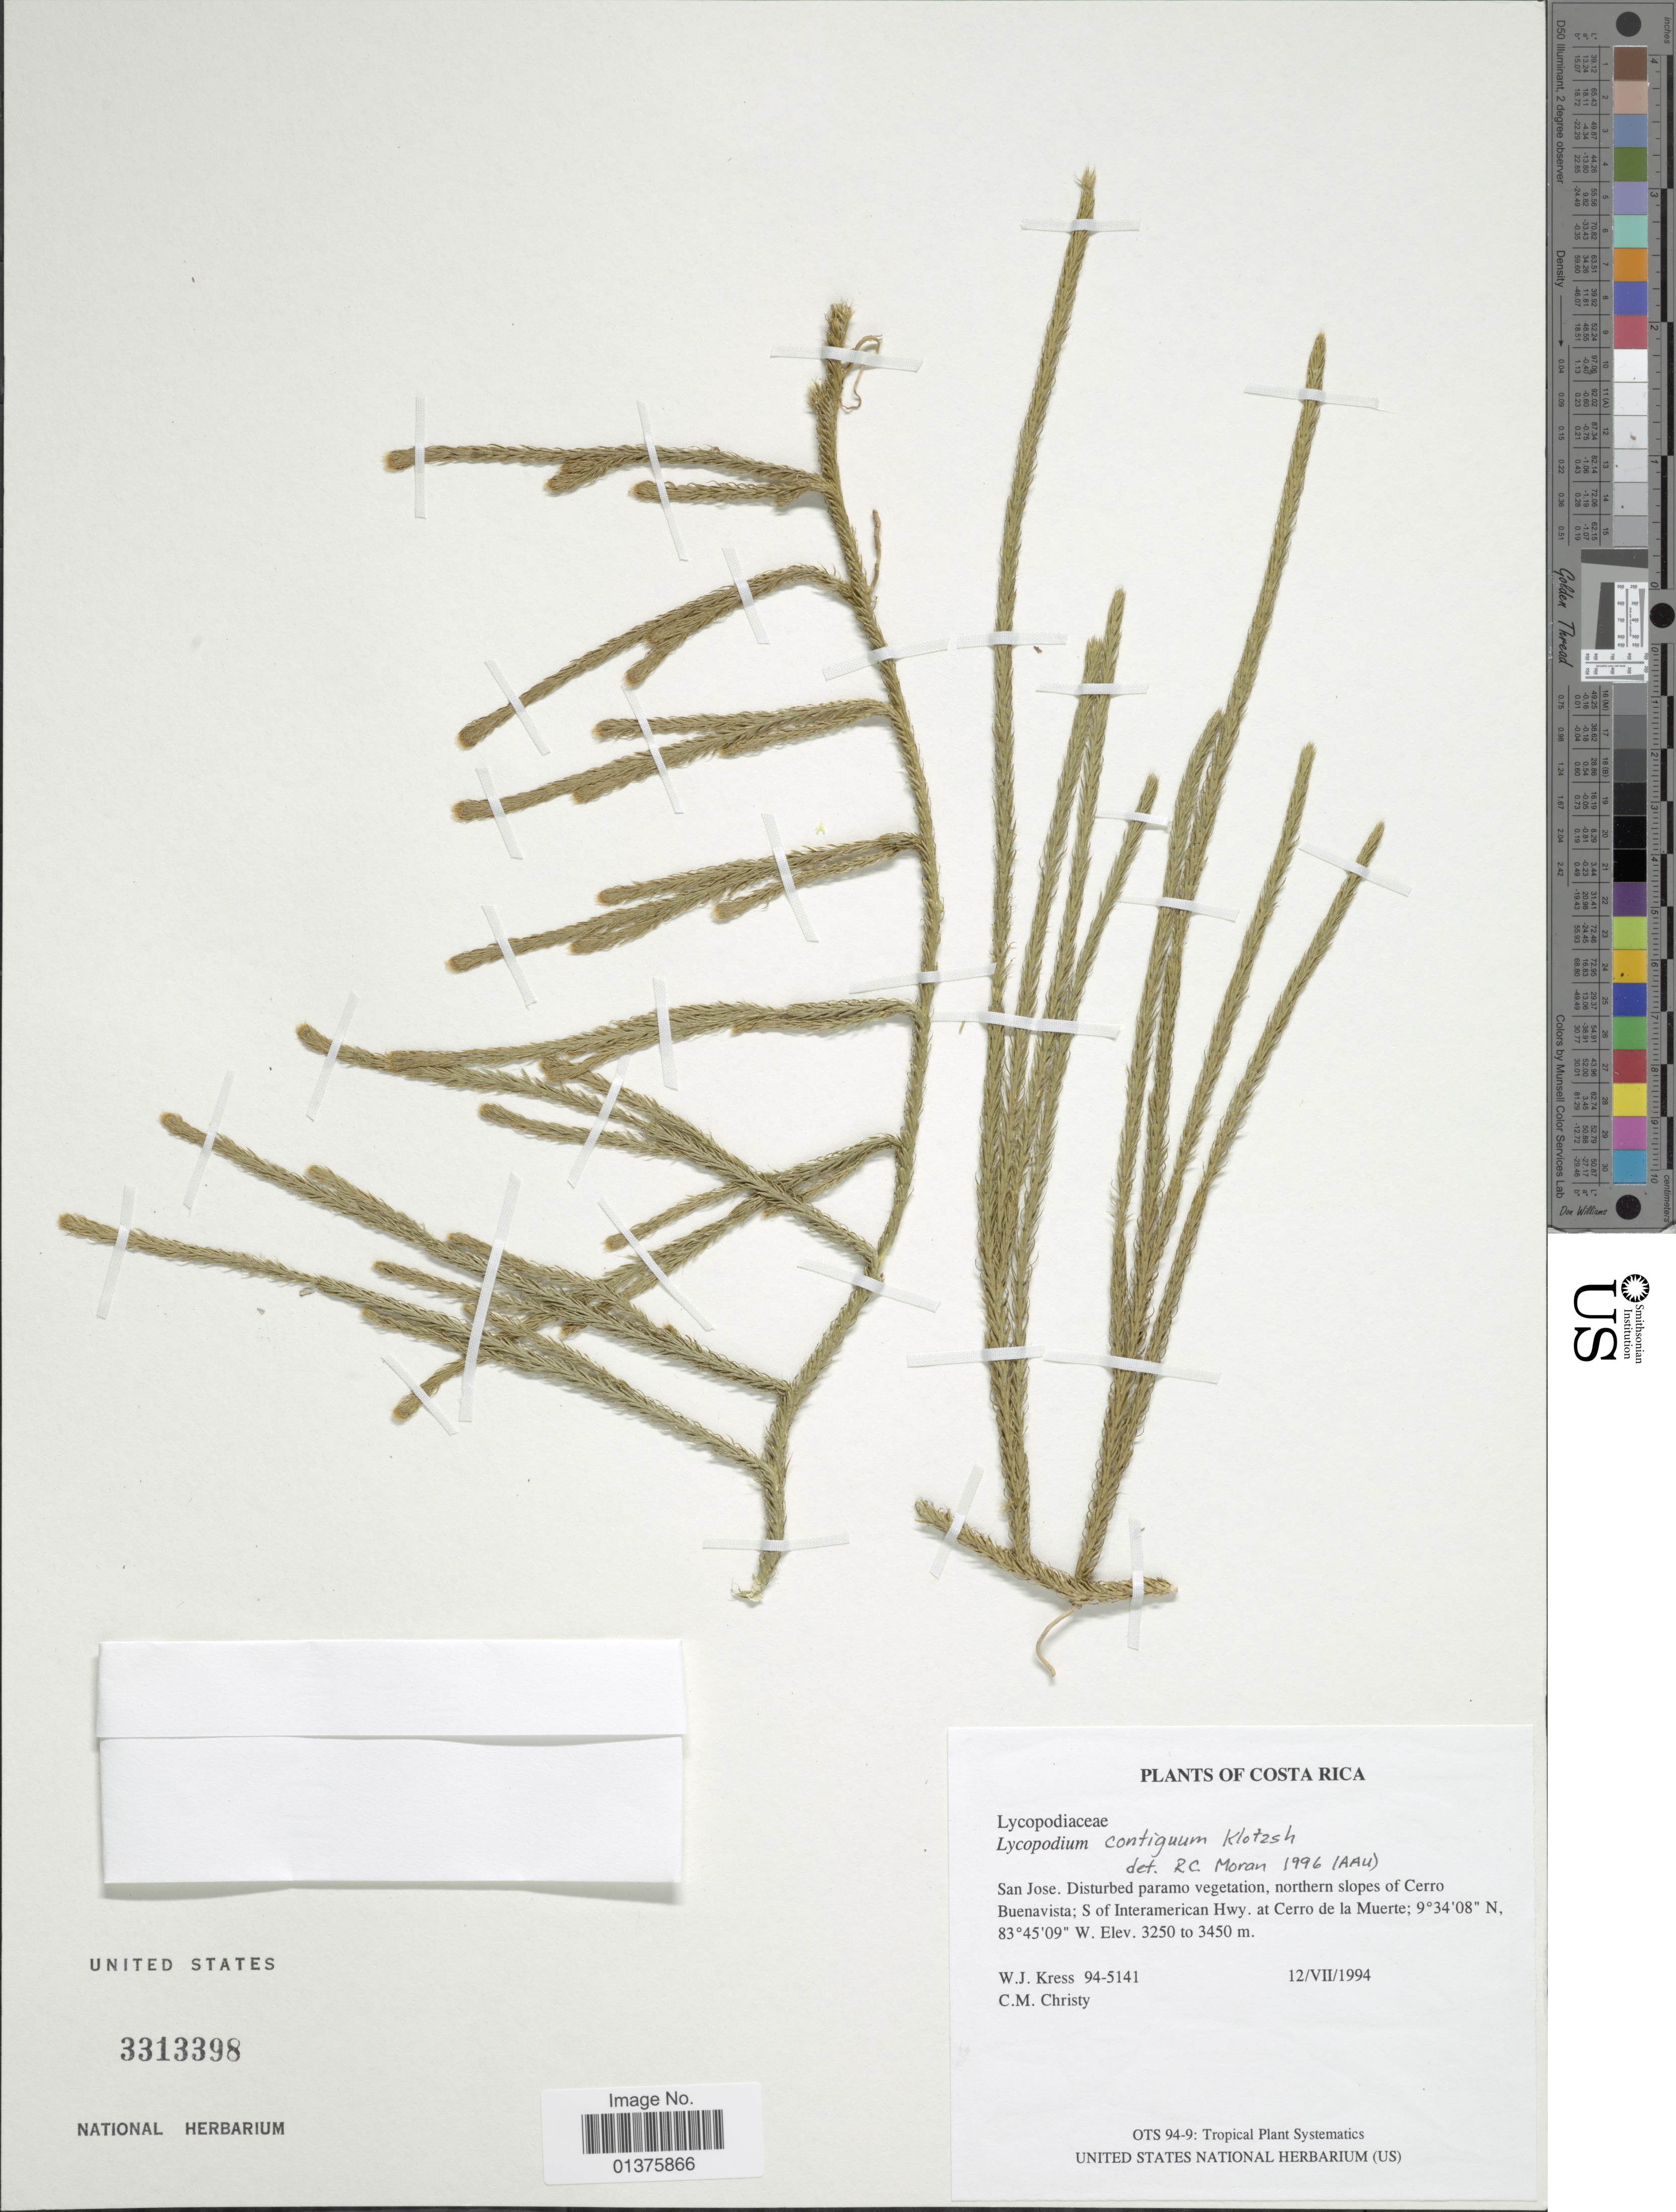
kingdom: Plantae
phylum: Tracheophyta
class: Lycopodiopsida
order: Lycopodiales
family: Lycopodiaceae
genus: Lycopodium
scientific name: Lycopodium clavatum subsp. contiguum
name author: (Klotzsch) B. Øllg.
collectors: W. J. Kress & C. M. Christy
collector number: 94-5141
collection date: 1994-07-12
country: Costa Rica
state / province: San José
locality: Disturbed paramo vegetation northern slopes of Cerro Buenavista; S of Interamerican Hwy. at Cerro de la Muerte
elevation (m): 3250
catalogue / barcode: US 3313398